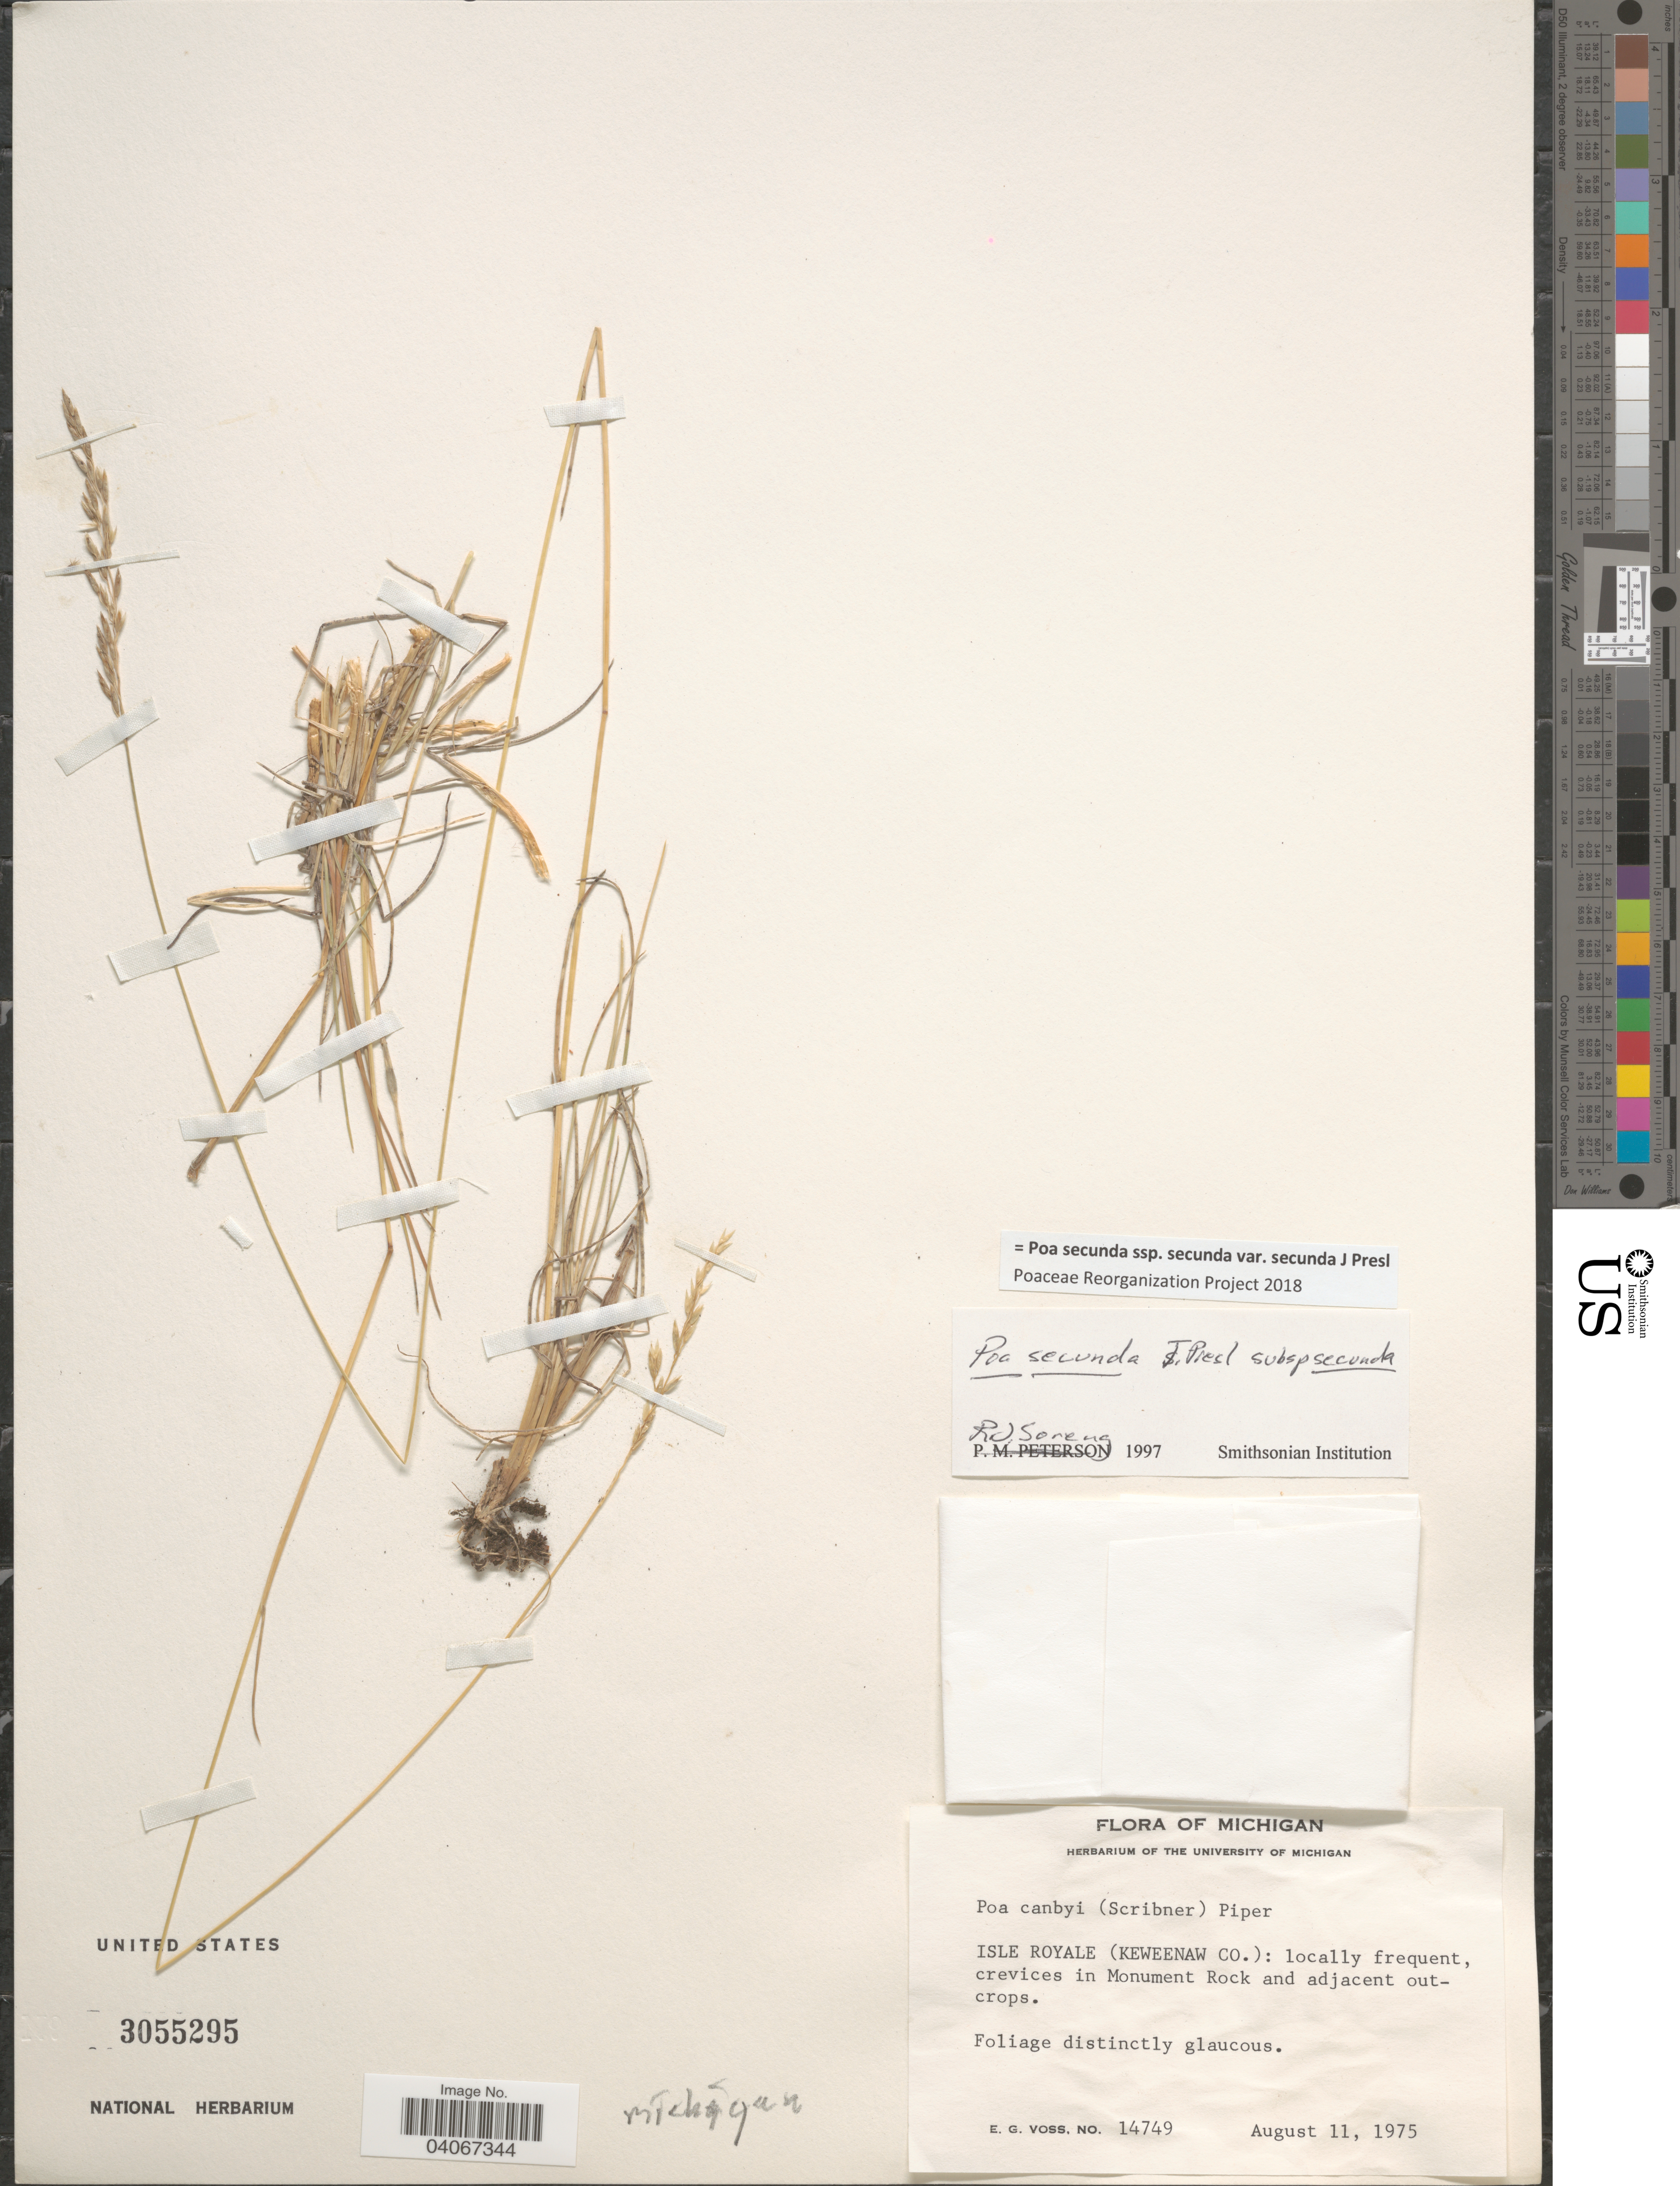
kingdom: Plantae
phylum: Tracheophyta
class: Liliopsida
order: Poales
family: Poaceae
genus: Poa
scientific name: Poa secunda subsp. secunda var. secunda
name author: J. Presl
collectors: E. G. Voss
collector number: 14749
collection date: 1975-08-11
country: United States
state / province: Michigan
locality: Isle Royale (Keweenaw Co.): locally frequent, crevices in Monument Rock and adjacent outcrops.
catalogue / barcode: US 3055295